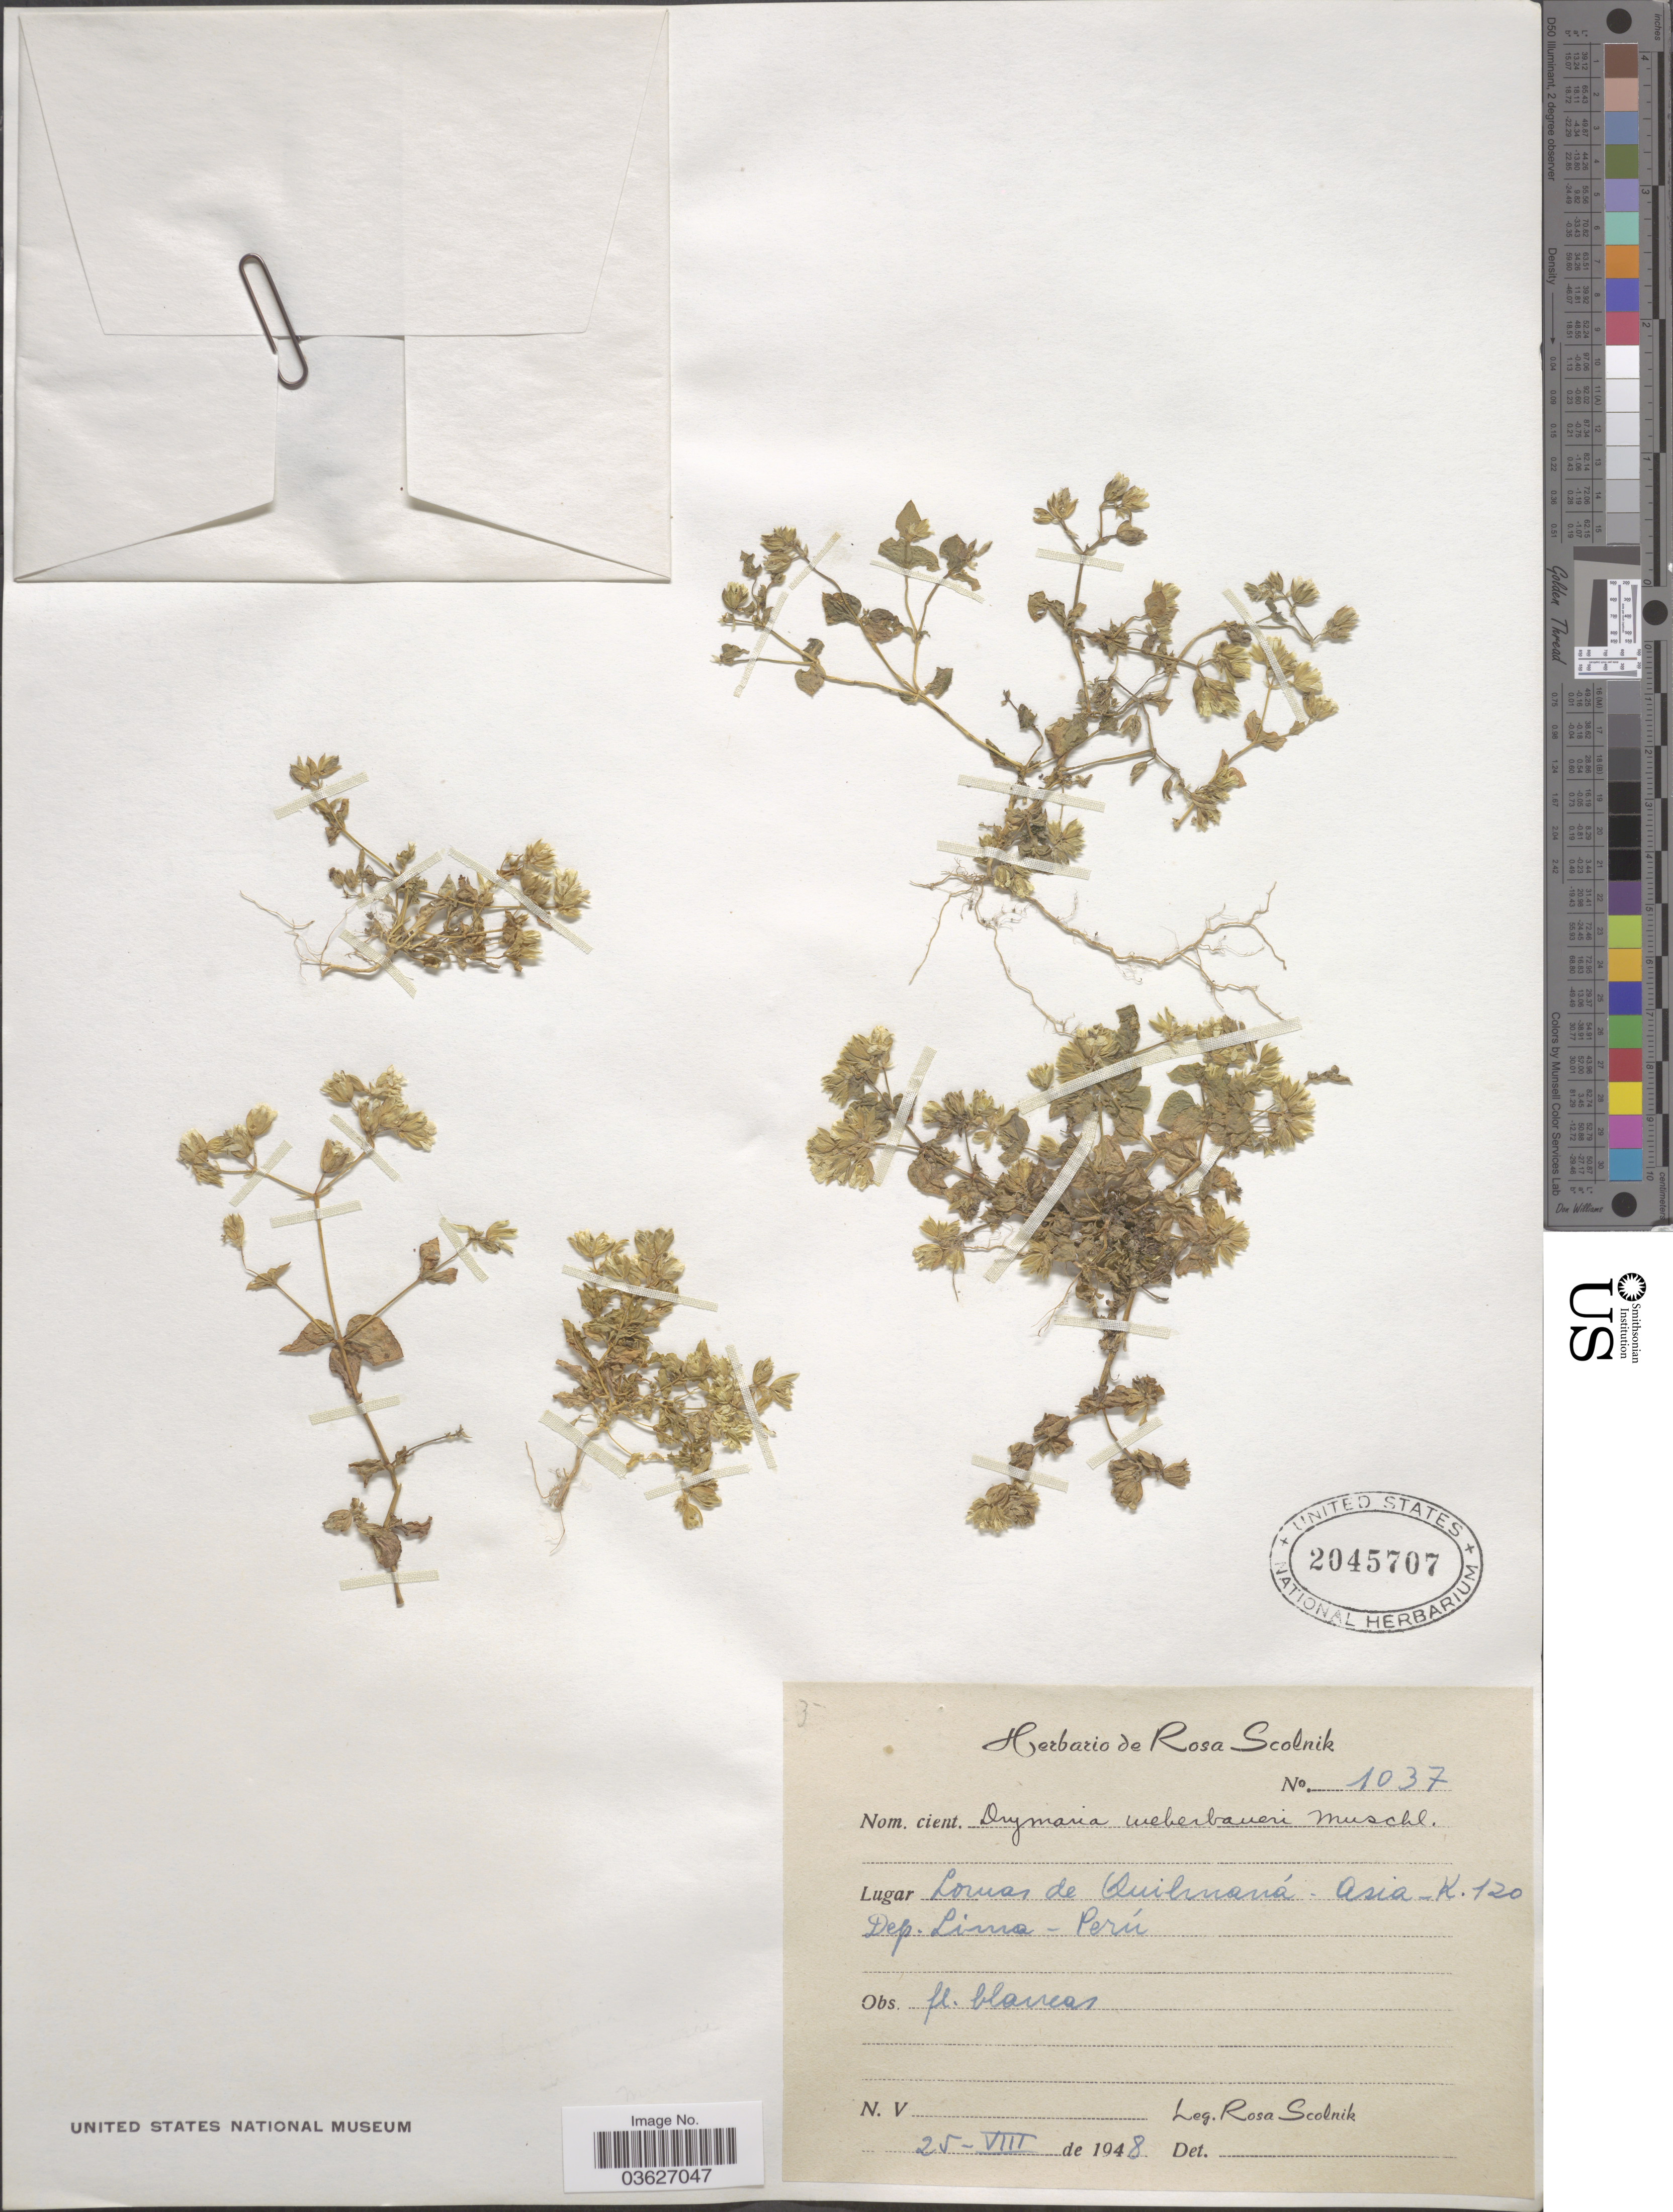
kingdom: Plantae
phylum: Tracheophyta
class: Magnoliopsida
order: Caryophyllales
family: Caryophyllaceae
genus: Drymaria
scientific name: Drymaria paposana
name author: Phil.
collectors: R. Scolnik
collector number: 1037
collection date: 1948-08-25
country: Peru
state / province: Lima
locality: Lomas de Quilmaná - Asia - K. 120 Dep. Lima.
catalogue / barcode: US 2045707